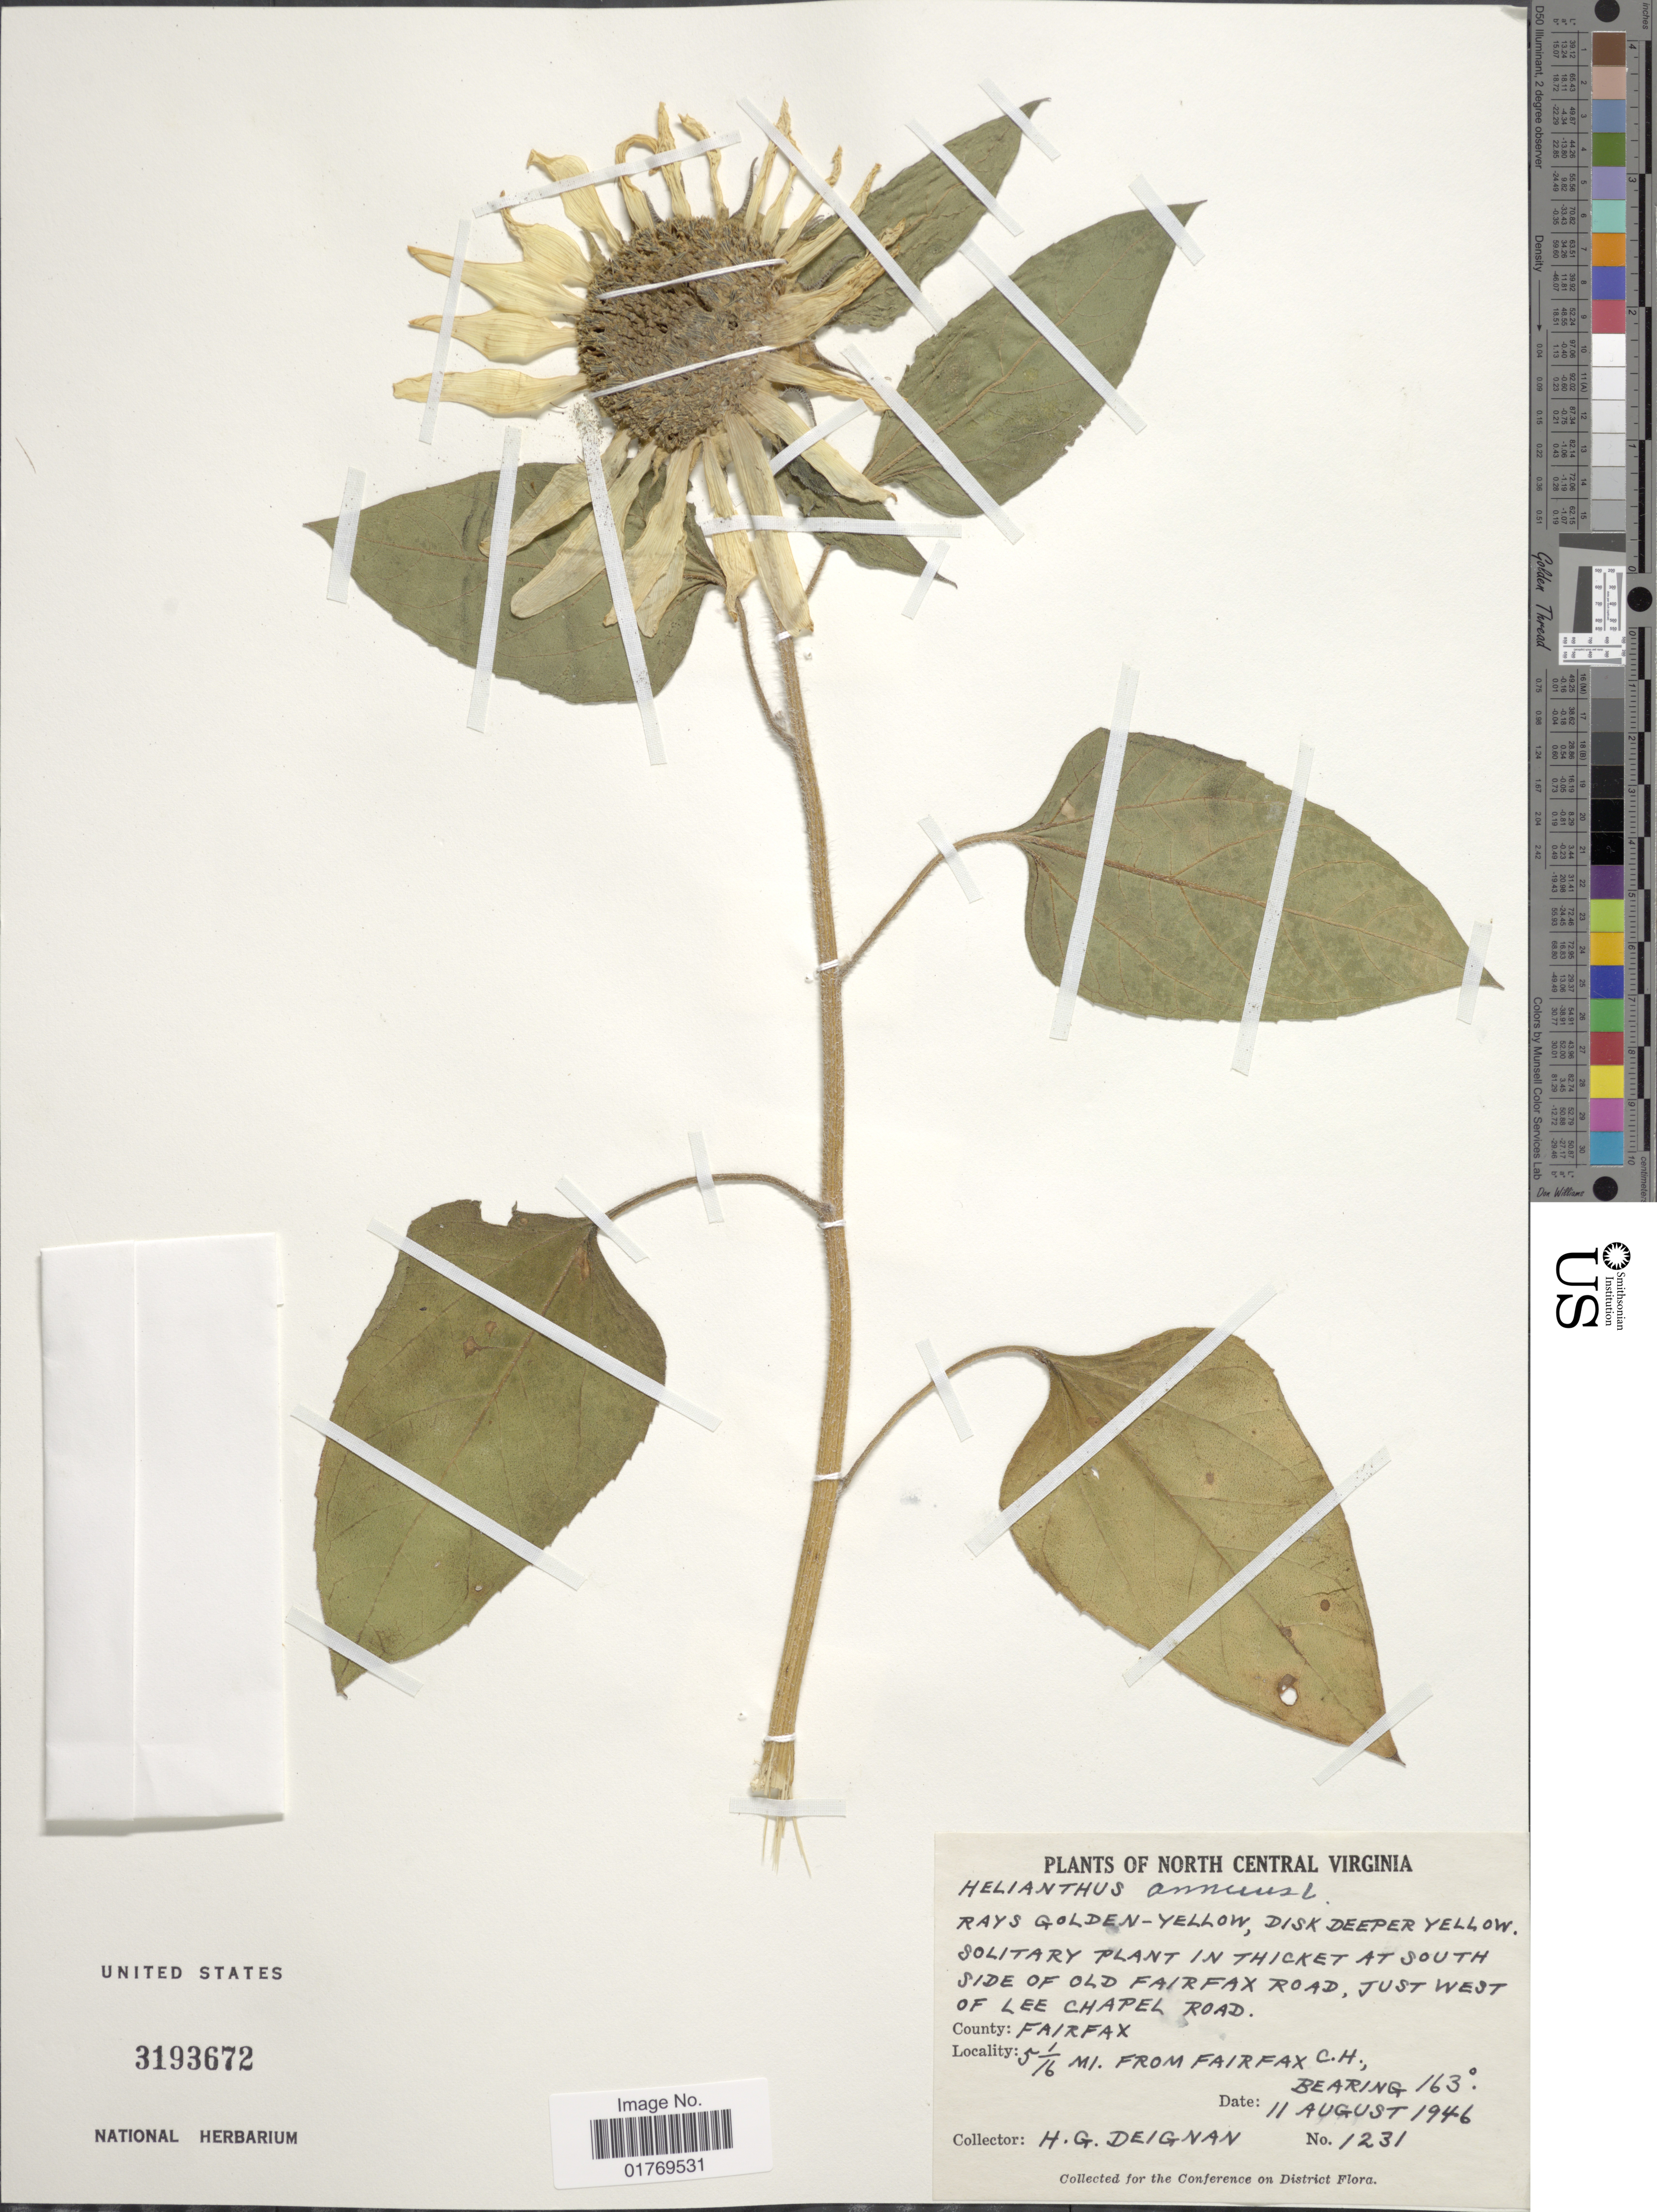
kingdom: Plantae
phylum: Tracheophyta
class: Magnoliopsida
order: Asterales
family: Asteraceae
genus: Helianthus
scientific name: Helianthus annuus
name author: L.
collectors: H. Deignan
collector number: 1231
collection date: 1946-08-11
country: United States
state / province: Virginia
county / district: Fairfax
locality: North Central Virginia. Solitary plant in thicket at South side of old Fairfax Road, just west of Lee Chapel Road. County: Fairfax. 5 1/16 mi. from Fairfax C.H., Bearing 163°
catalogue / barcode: US 3193672